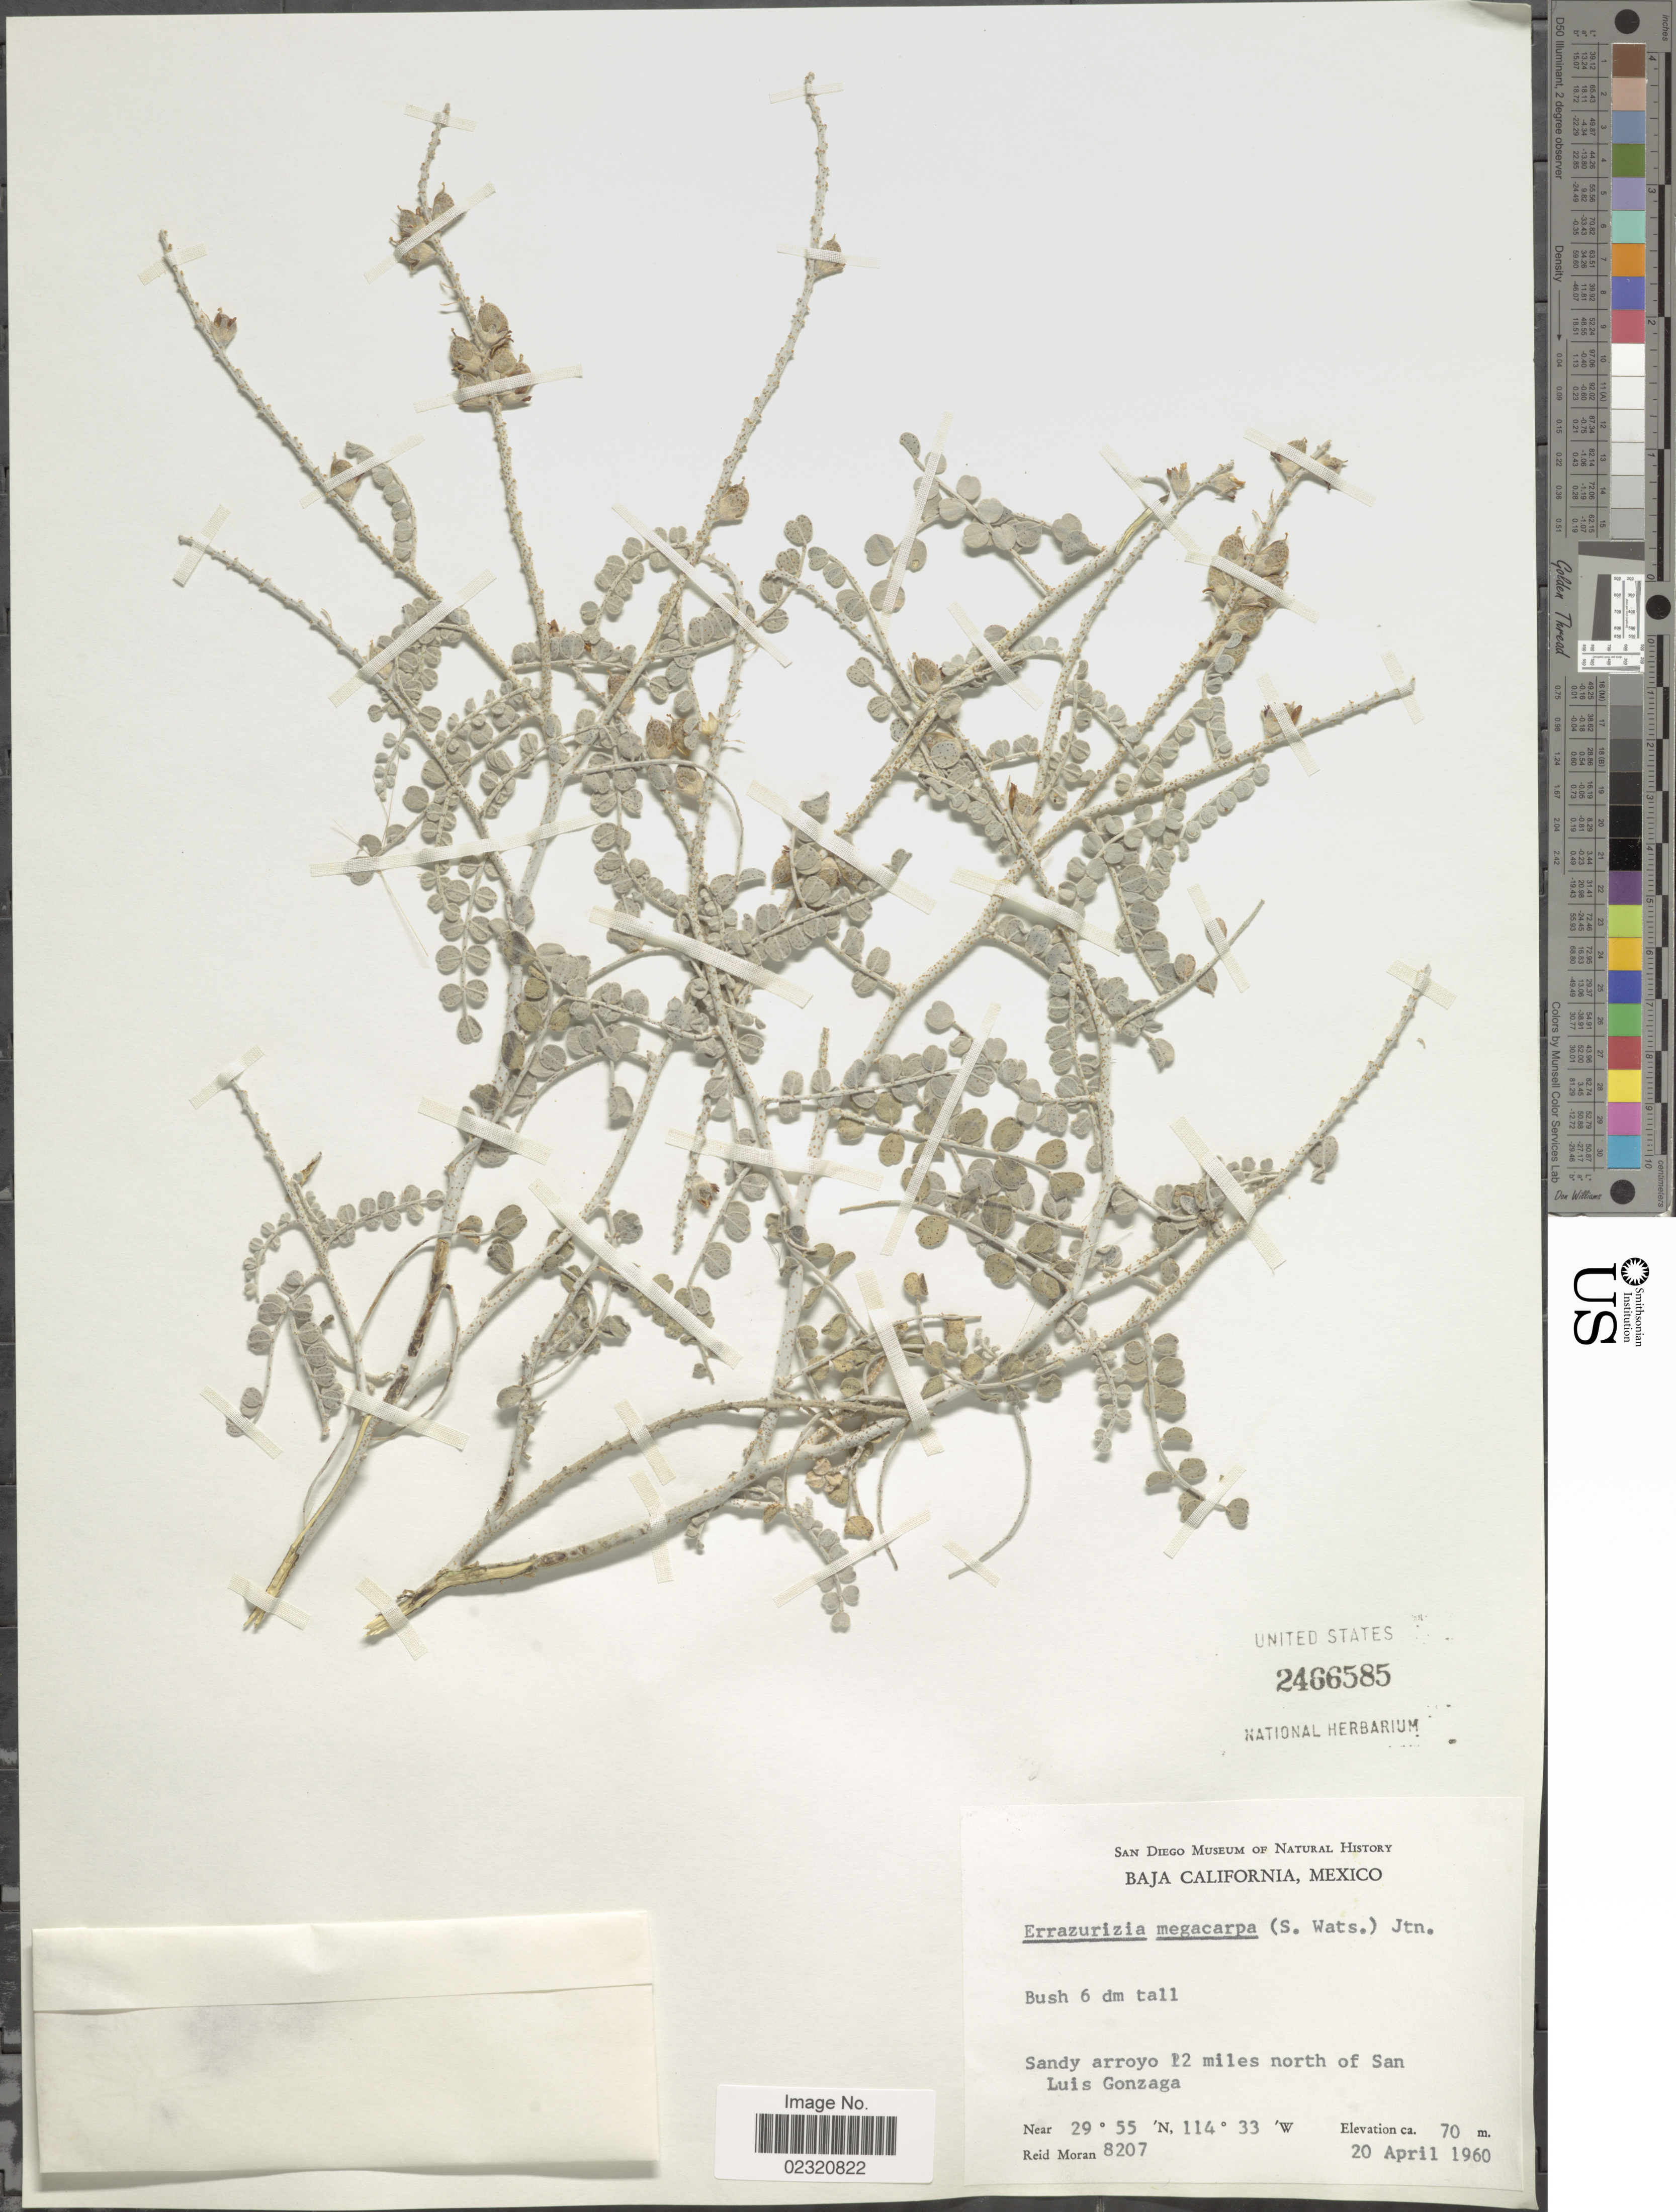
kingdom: Plantae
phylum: Tracheophyta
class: Magnoliopsida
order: Fabales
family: Fabaceae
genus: Errazurizia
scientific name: Errazurizia megacarpa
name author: I.M. Johnst.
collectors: R. V. Moran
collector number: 8207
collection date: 1960-04-20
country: Mexico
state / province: Baja California Norte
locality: Sandy arroyo 12 miles north of San Luis Gonzaga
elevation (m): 70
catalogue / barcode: US 2466585